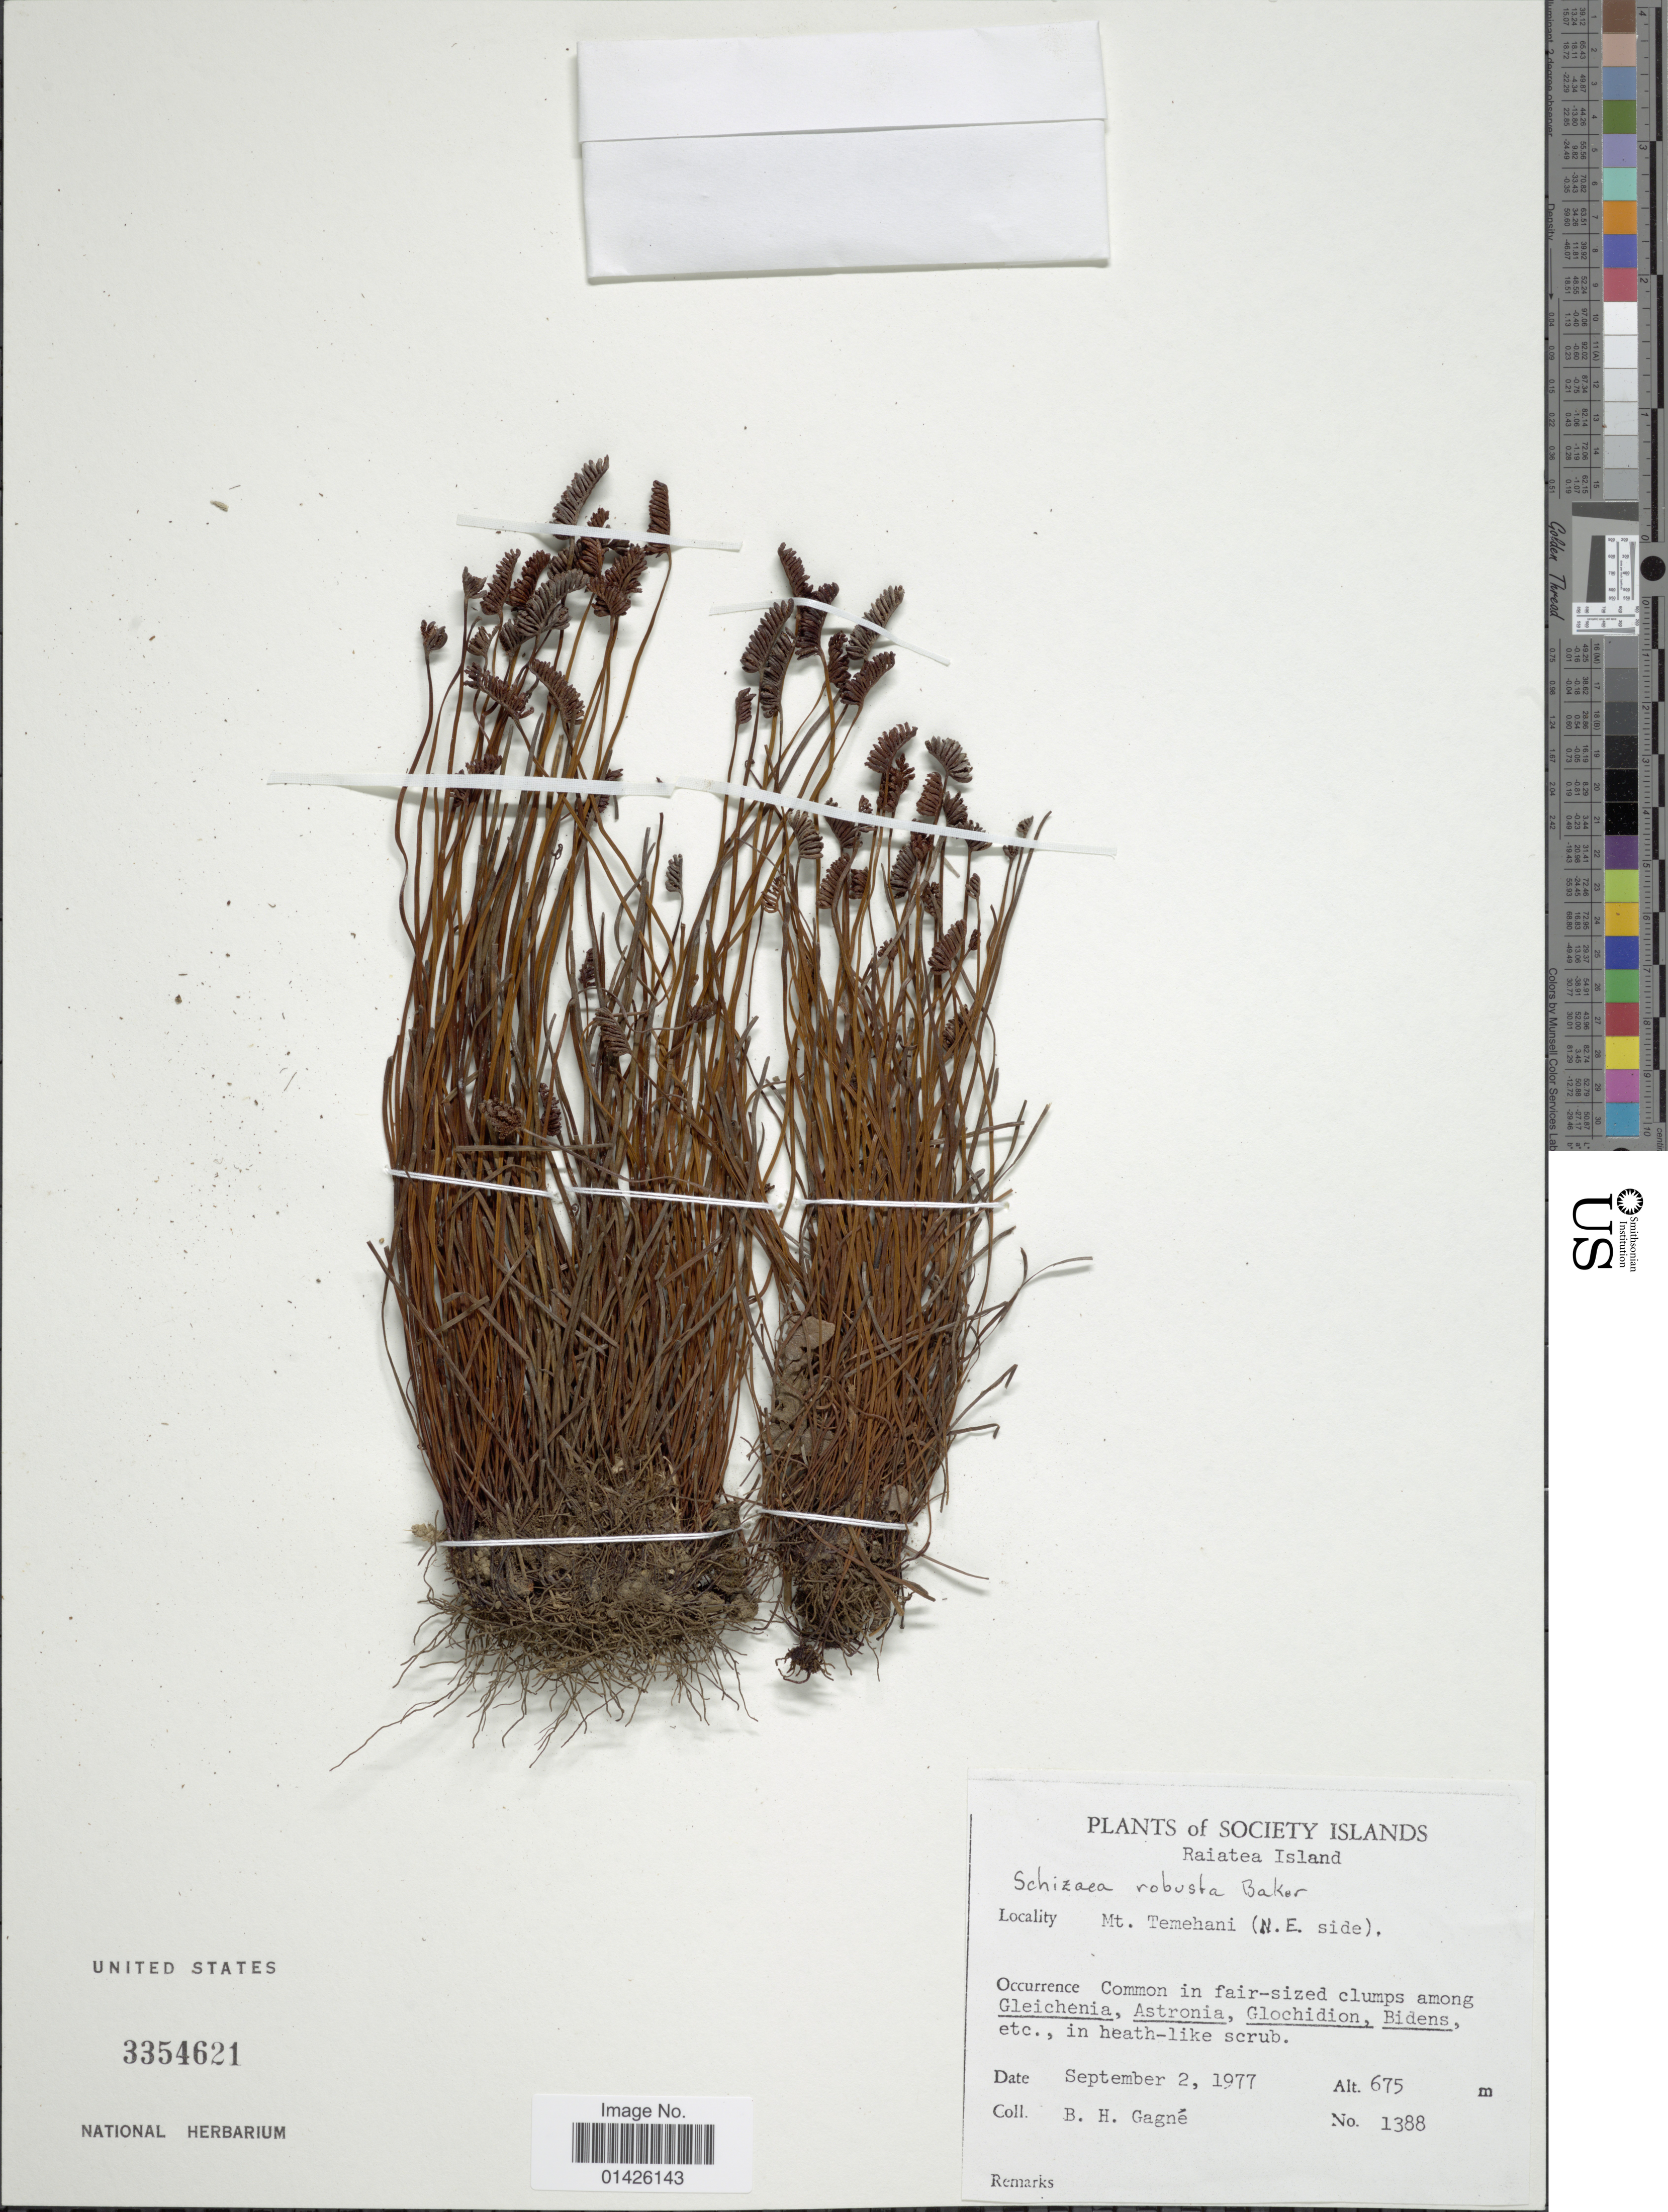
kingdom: Plantae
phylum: Tracheophyta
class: Polypodiopsida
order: Schizaeales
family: Schizaeaceae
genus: Schizaea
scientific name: Schizaea robusta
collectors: B. H. Gagné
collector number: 1388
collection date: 1977-09-02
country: French Polynesia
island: Raiatea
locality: Society Islands, raiatea Islands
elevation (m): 675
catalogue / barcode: US 3354621